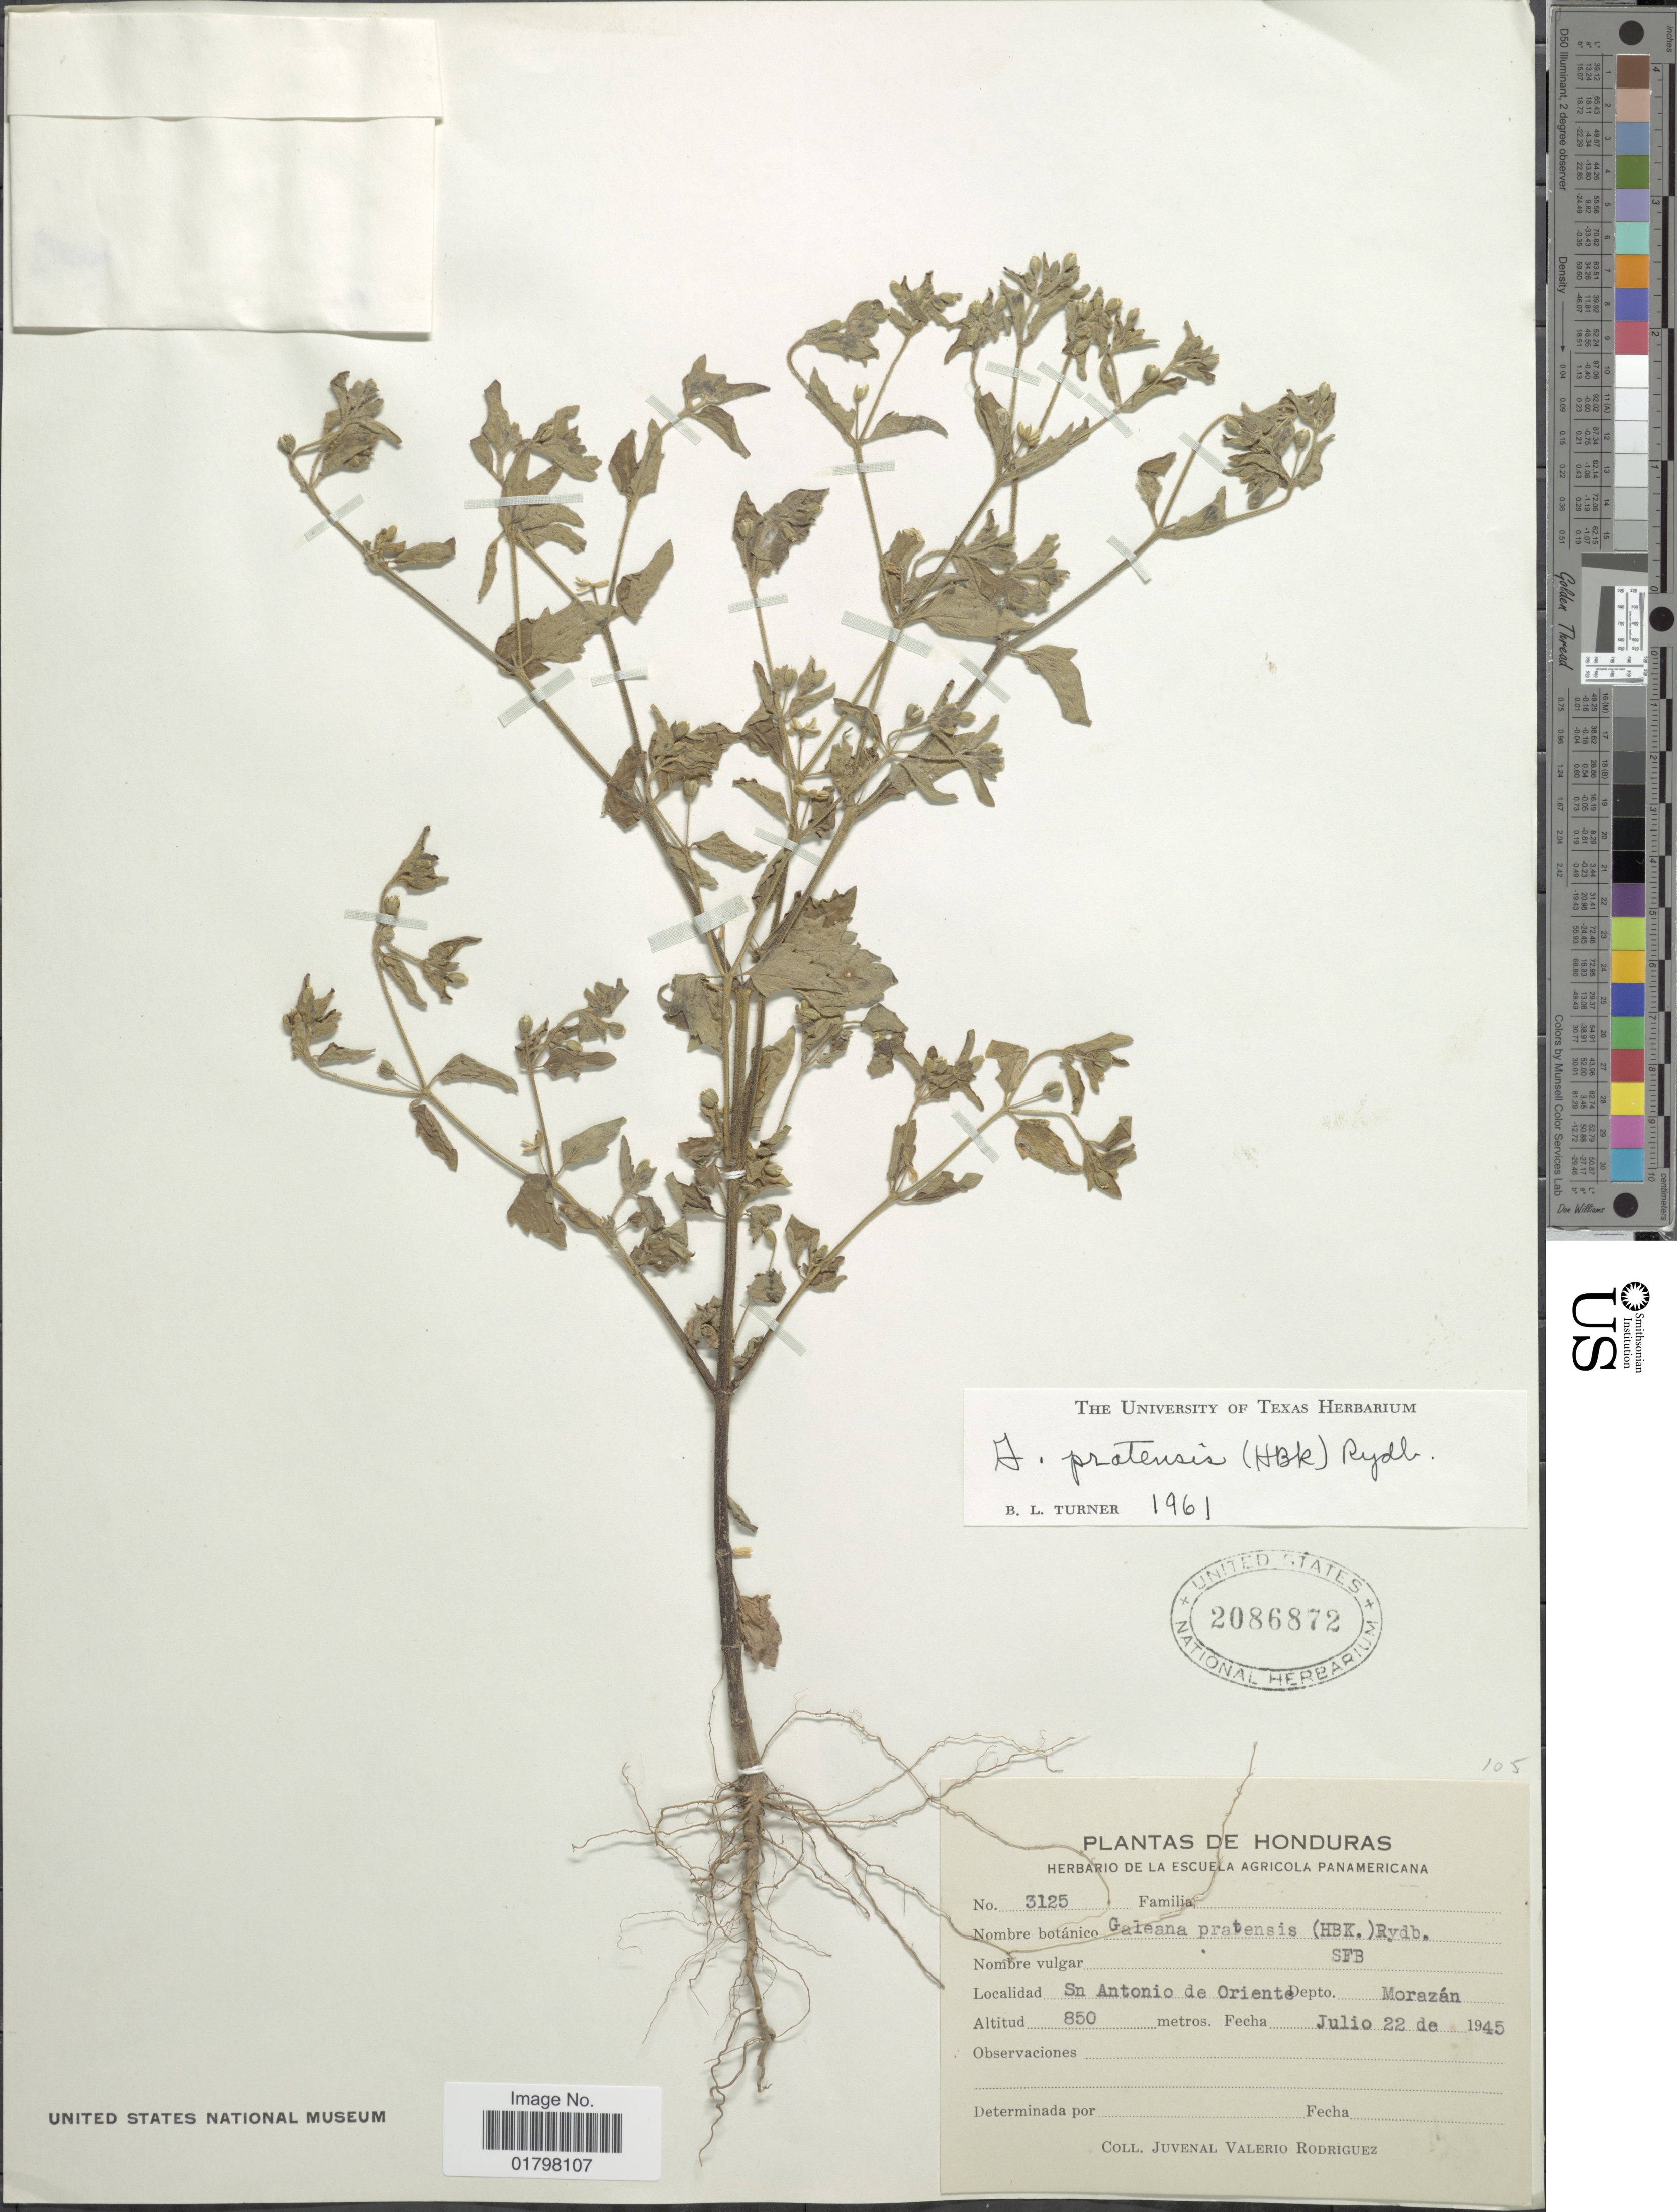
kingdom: Plantae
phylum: Tracheophyta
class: Magnoliopsida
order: Asterales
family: Asteraceae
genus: Galeana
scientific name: Galeana pratensis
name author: (Kunth) Rydb.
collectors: J. Rodriguez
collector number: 3125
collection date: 1945-07-22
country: Honduras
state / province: Fco. Morazán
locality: Sn Antonio de Oriente. Depto. Morazán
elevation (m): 850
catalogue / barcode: US 2086872